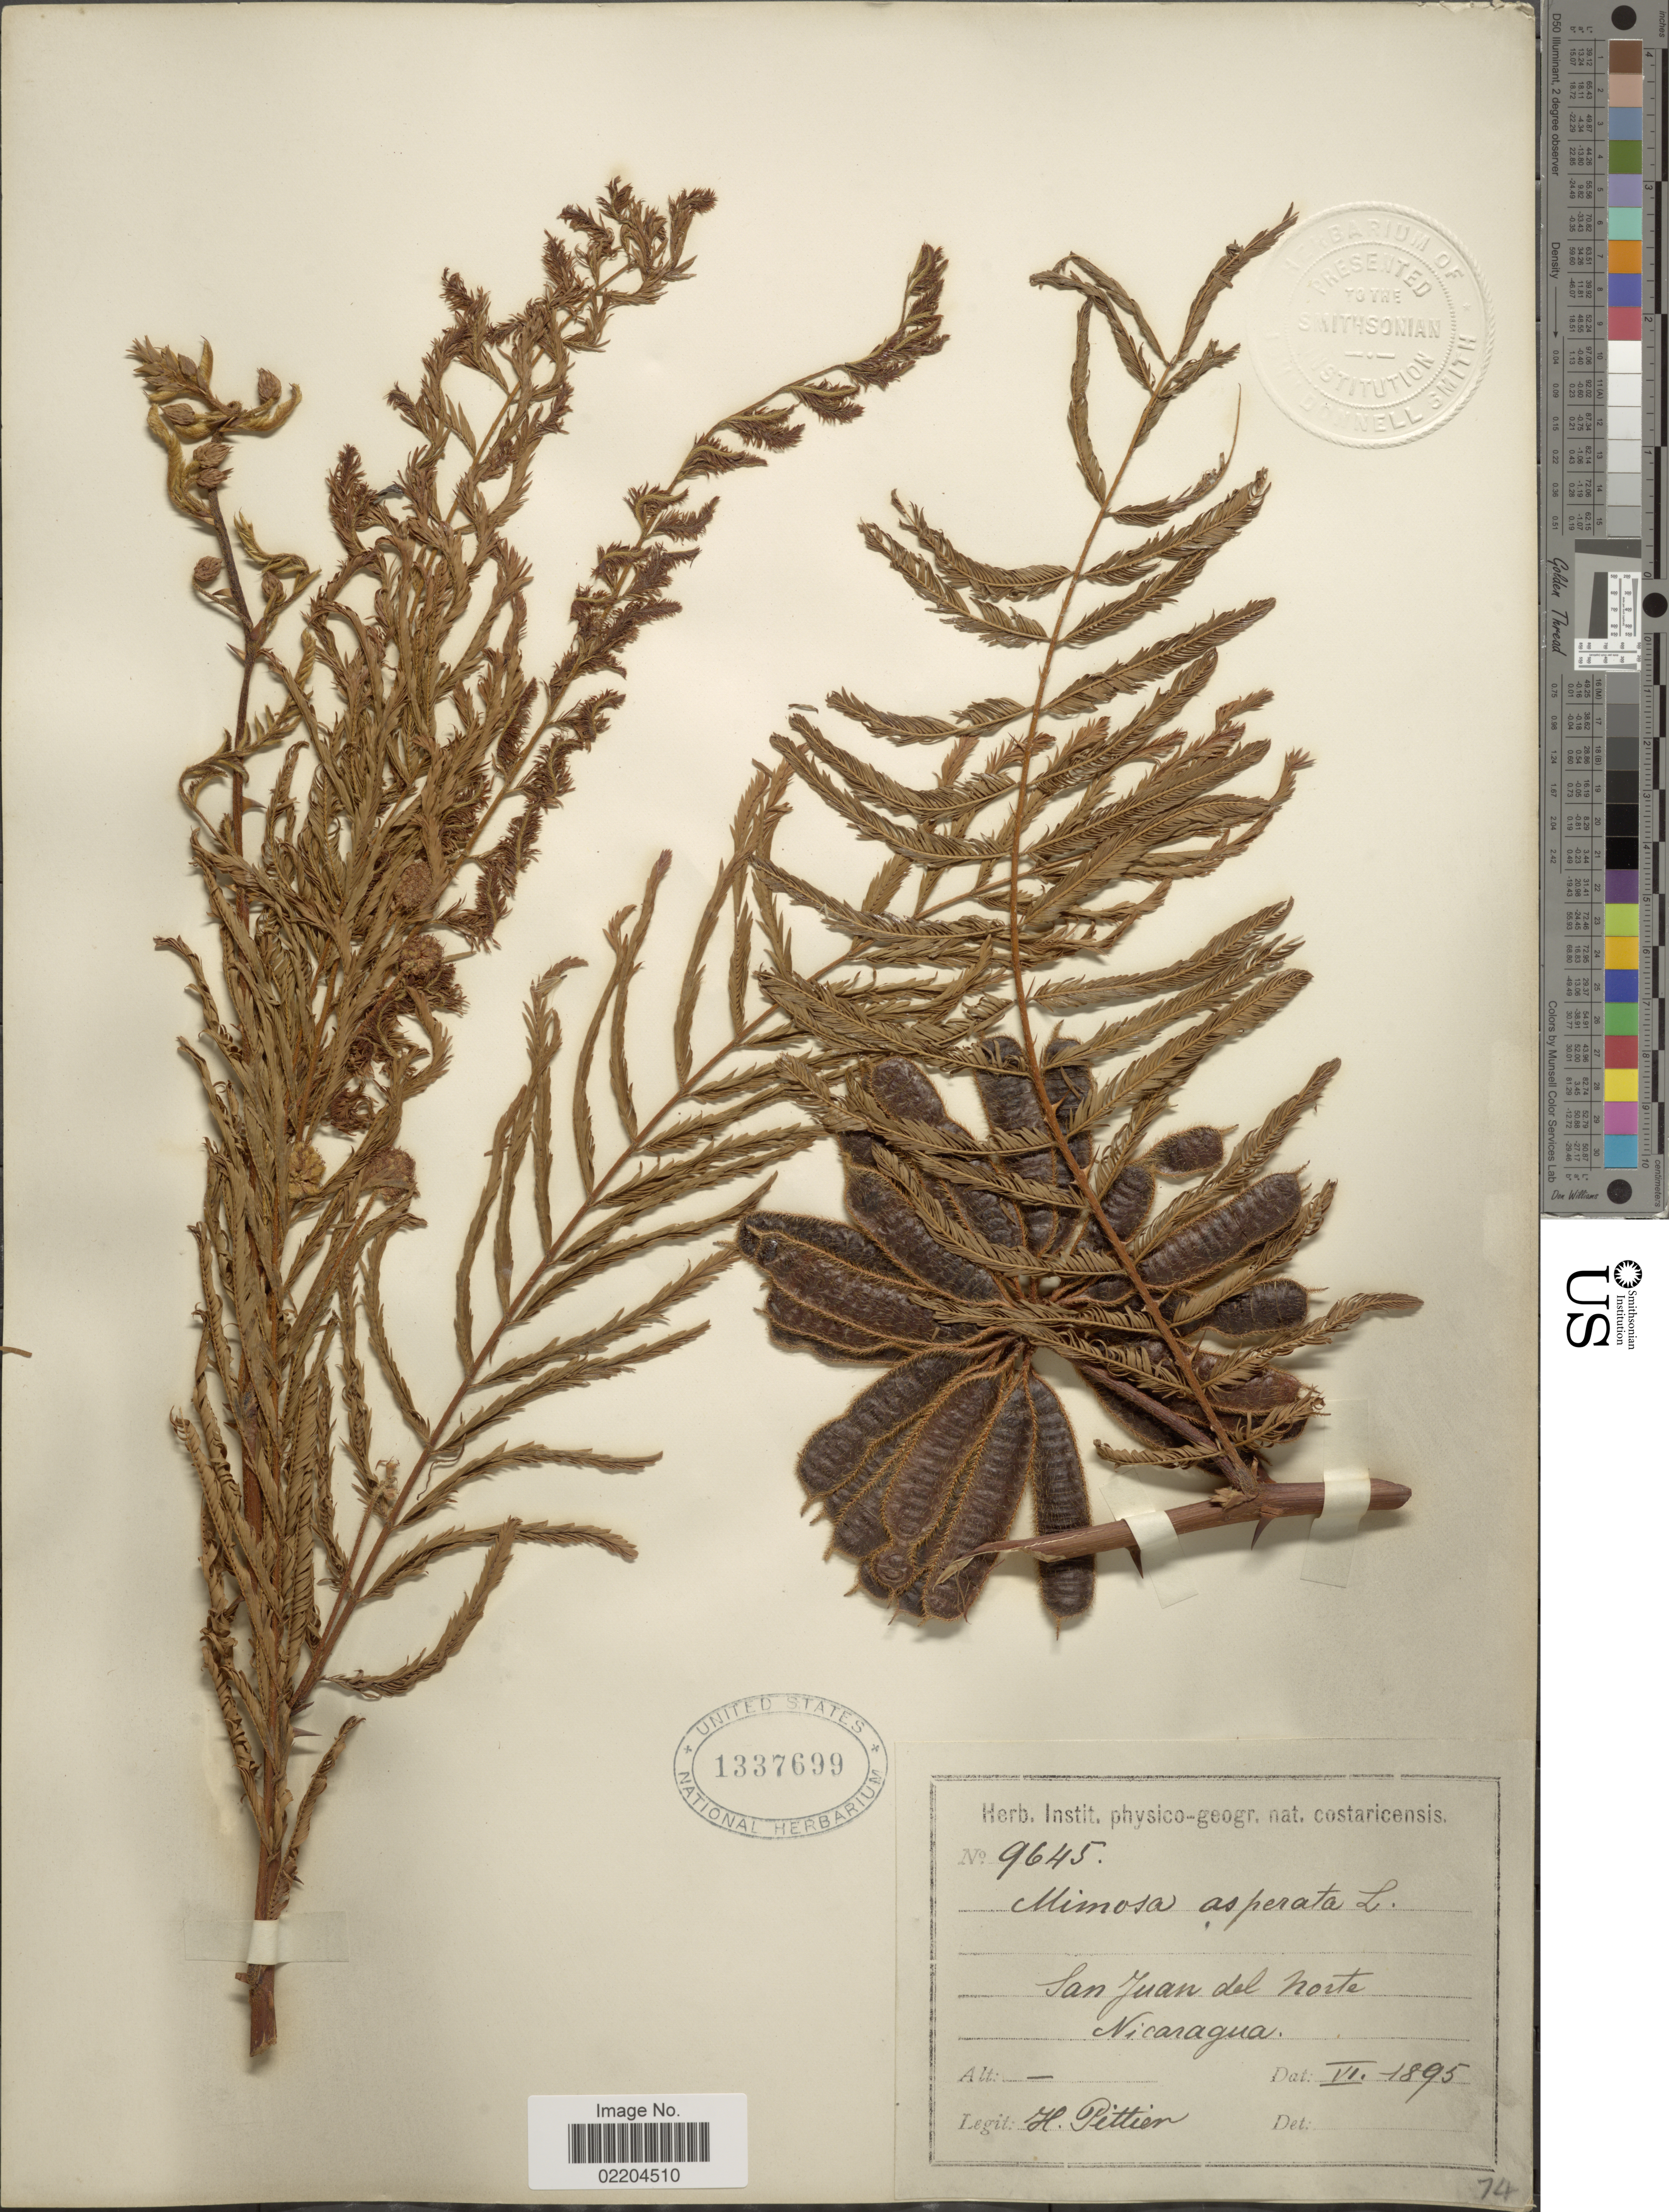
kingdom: Plantae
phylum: Tracheophyta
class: Magnoliopsida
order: Fabales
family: Fabaceae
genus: Mimosa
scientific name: Mimosa pigra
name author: L.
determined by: Strong, Mark T., (BOT), Smithsonian Institution - National Museum of Natural History (UNITED STATES)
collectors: H. F. Pittier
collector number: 9645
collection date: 1895-06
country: Nicaragua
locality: San Juan del Norte, Nicaragua.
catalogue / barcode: US 1337699